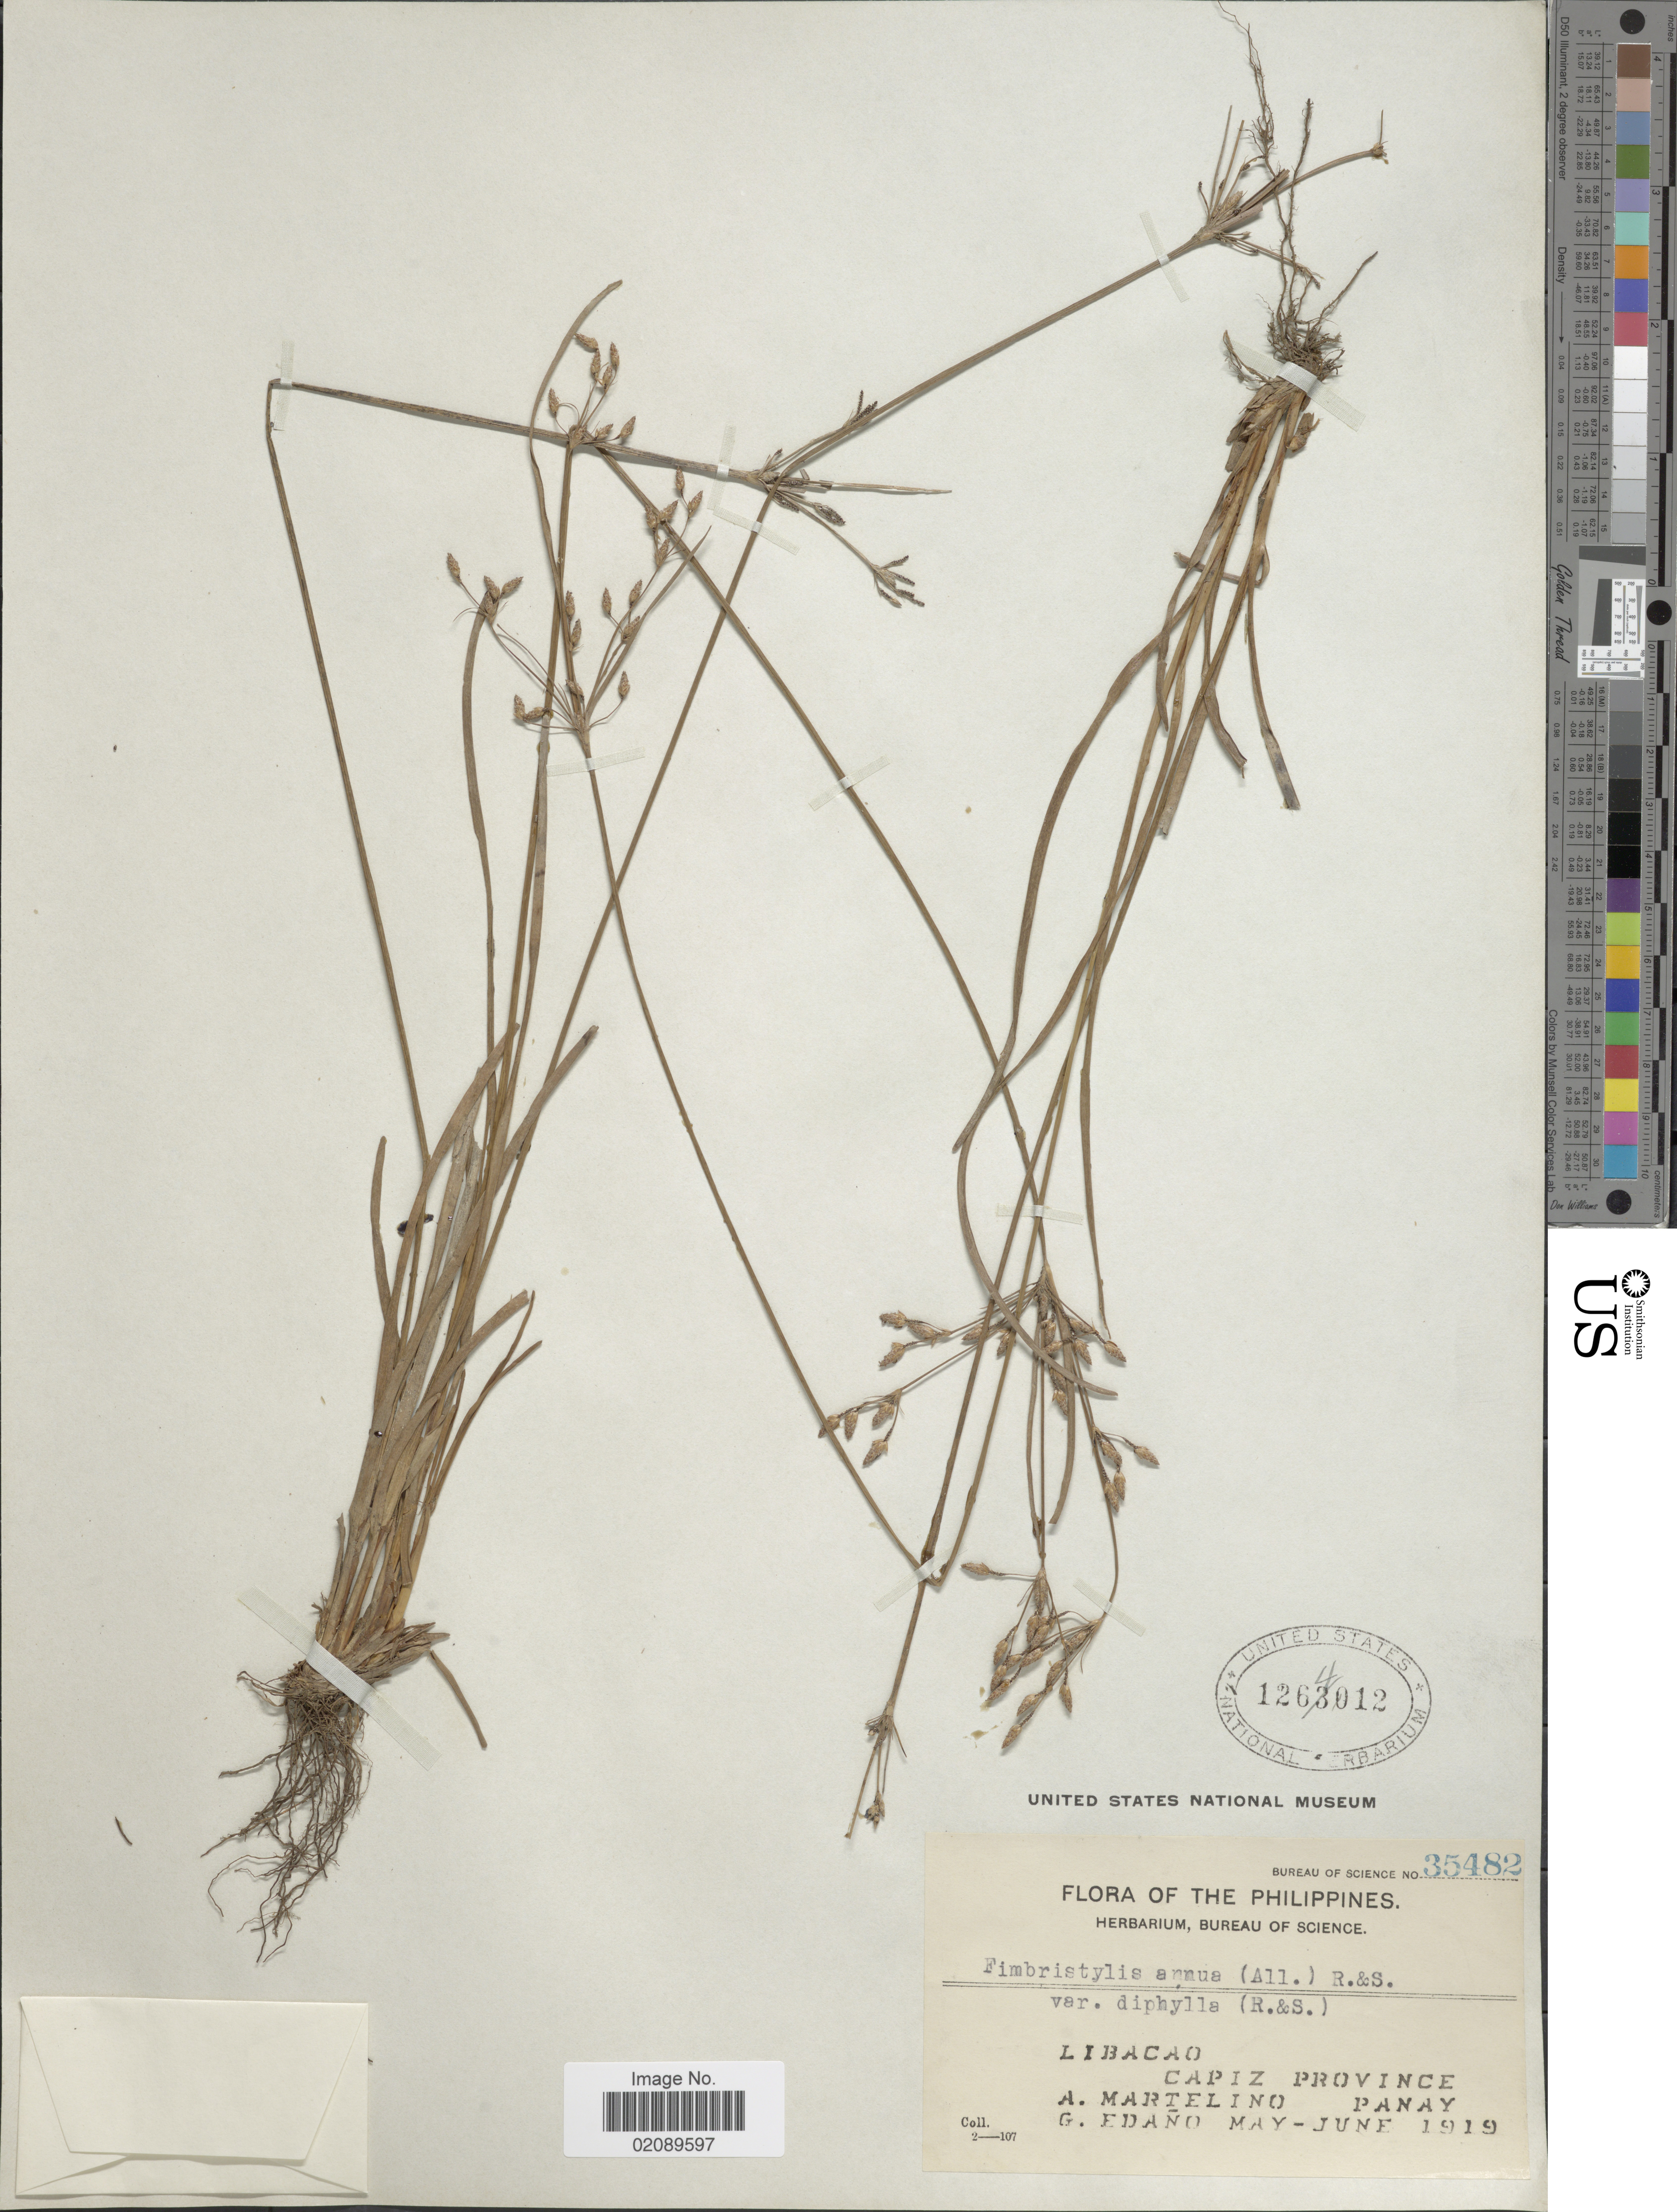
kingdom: Plantae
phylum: Tracheophyta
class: Liliopsida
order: Poales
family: Cyperaceae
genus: Fimbristylis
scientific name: Fimbristylis annua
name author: (All.) Roem. & Schult.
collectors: A. Martelino & G. Edaño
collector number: Bureau of Science 35482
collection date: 1919-05/1919-06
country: Philippines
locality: Libacao, Capiz Province, Panay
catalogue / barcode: US 1264012